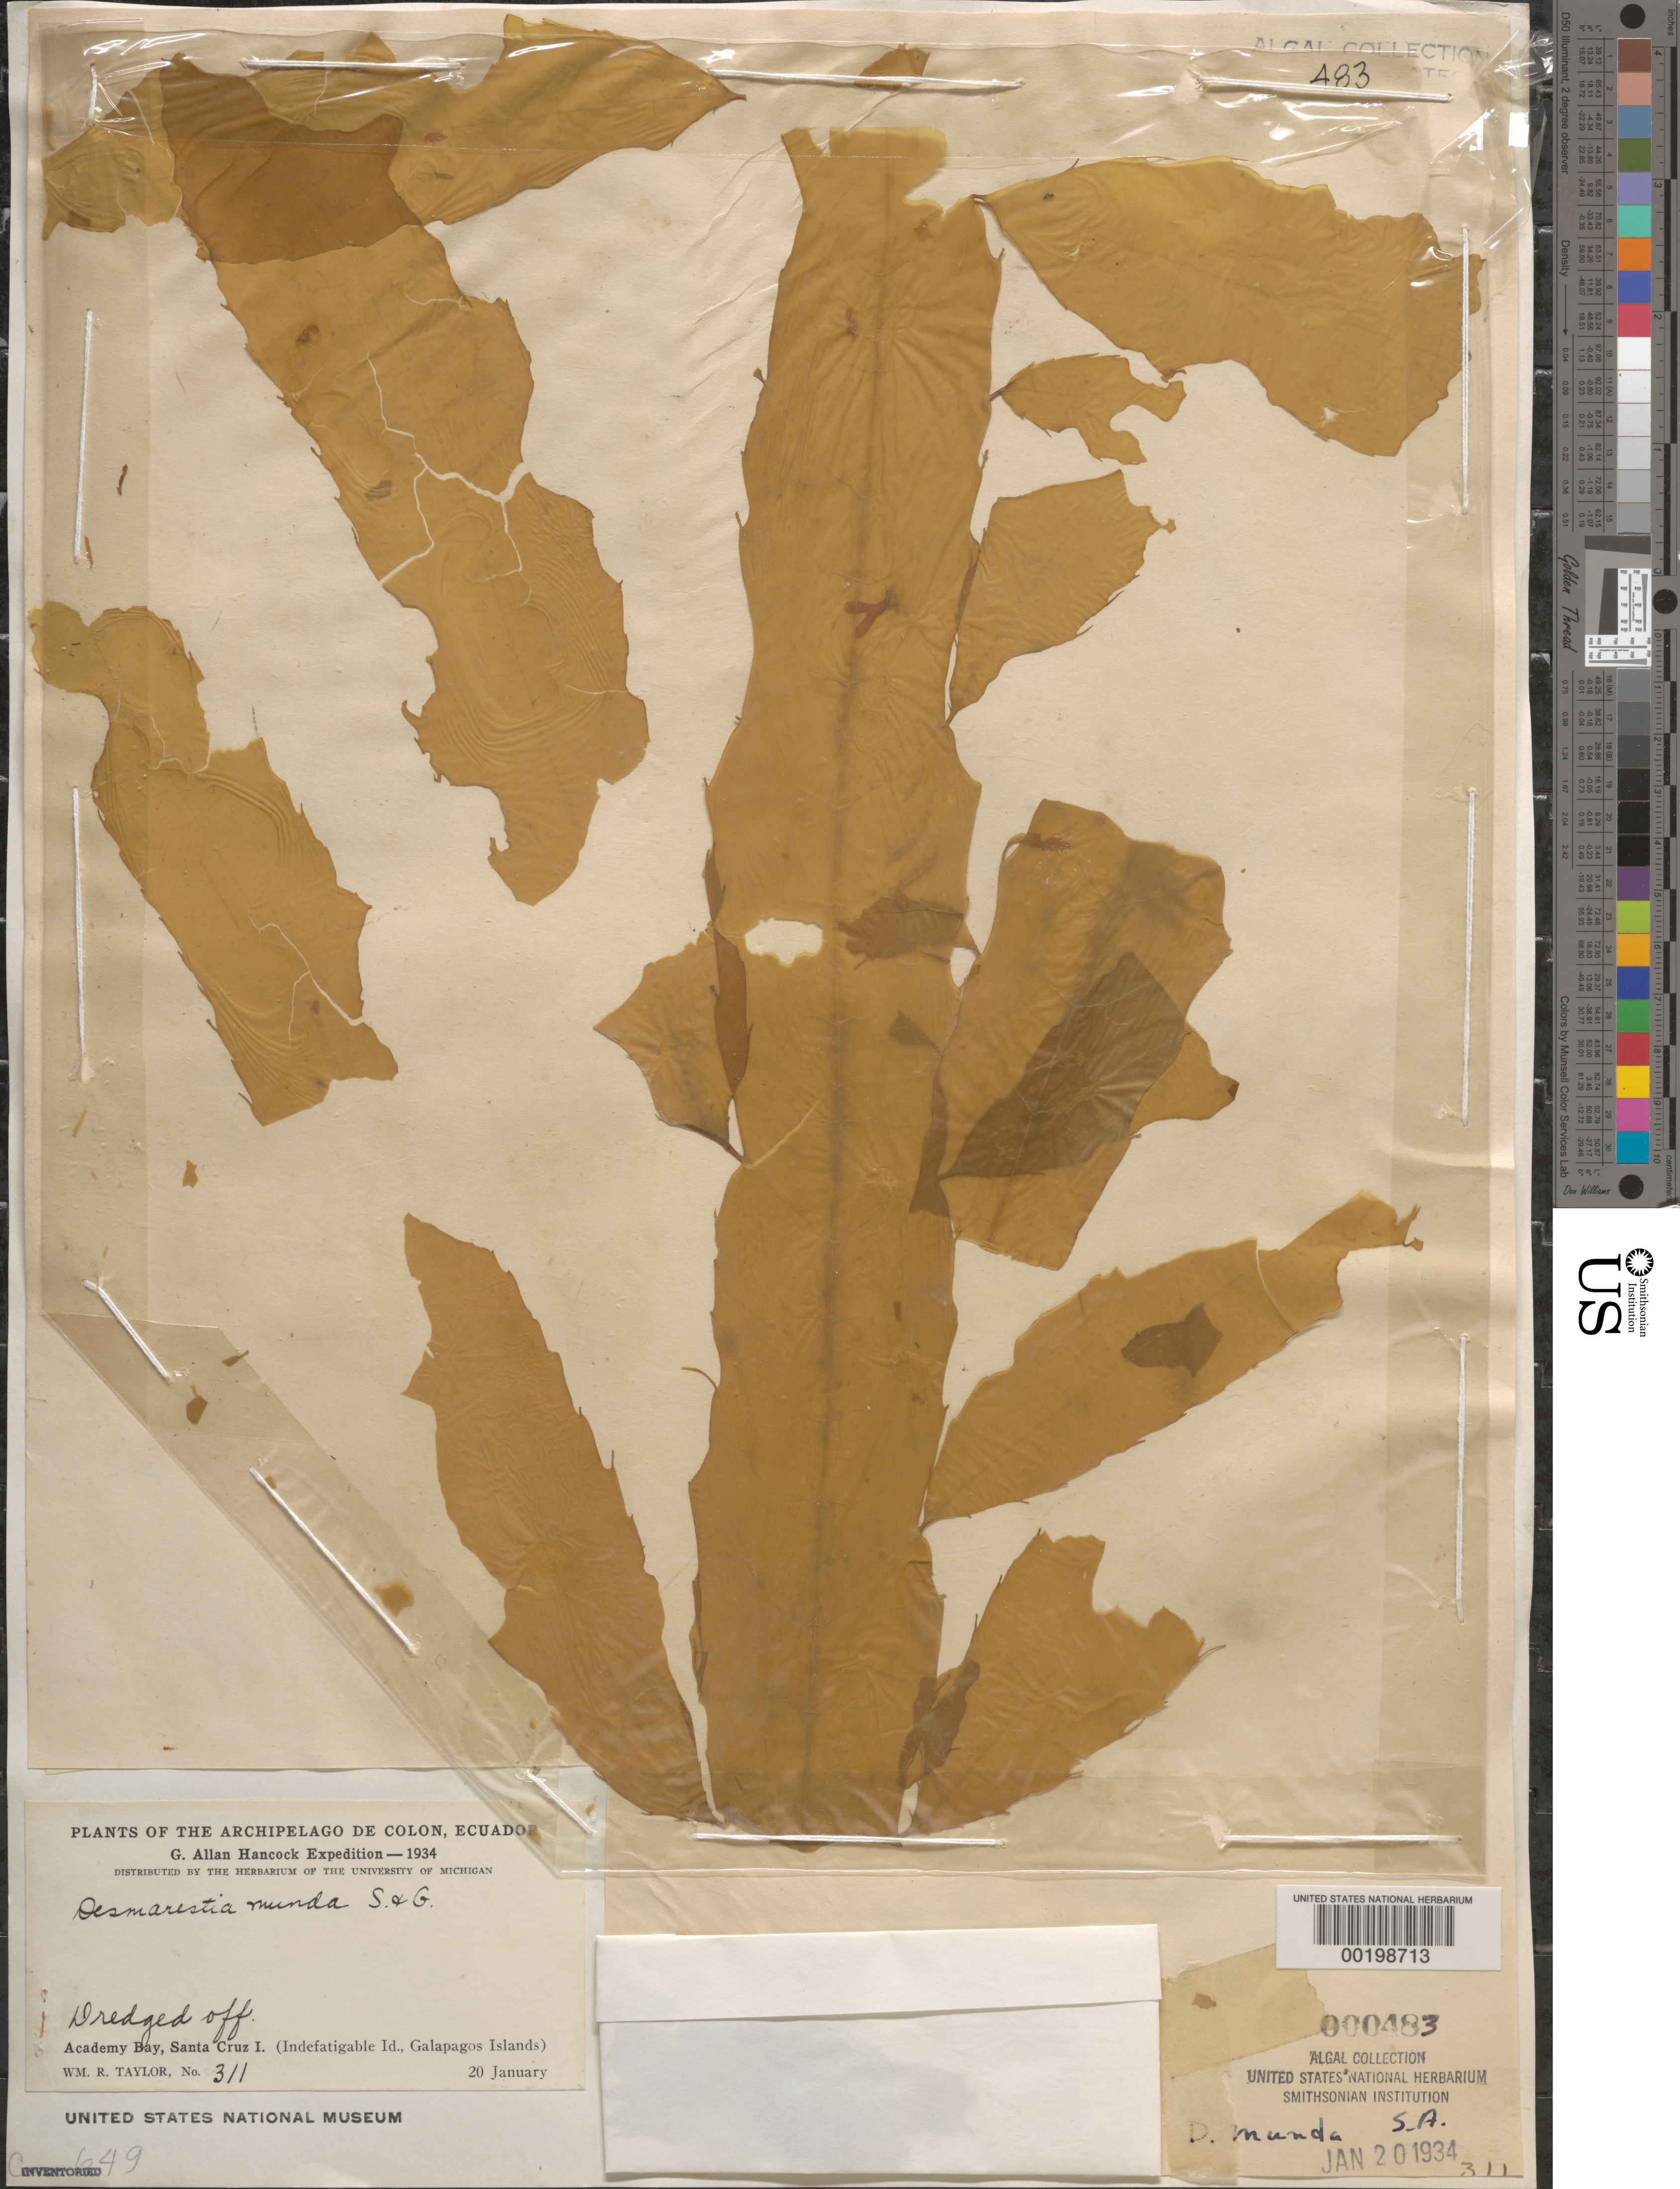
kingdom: Chromista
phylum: Ochrophyta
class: Phaeophyceae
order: Desmarestiales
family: Desmarestiaceae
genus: Desmarestia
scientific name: Desmarestia munda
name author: Setch. & N.L. Gardner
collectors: W. R. Taylor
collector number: WRT 34-311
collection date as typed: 20 Jan 1934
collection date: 1934-01-20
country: Ecuador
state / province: Colón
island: Santa Cruz [Indefatigable, Chaves]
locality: Off Academy Bay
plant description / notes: G. Allan Hancock Expedition, 1934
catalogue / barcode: US 483